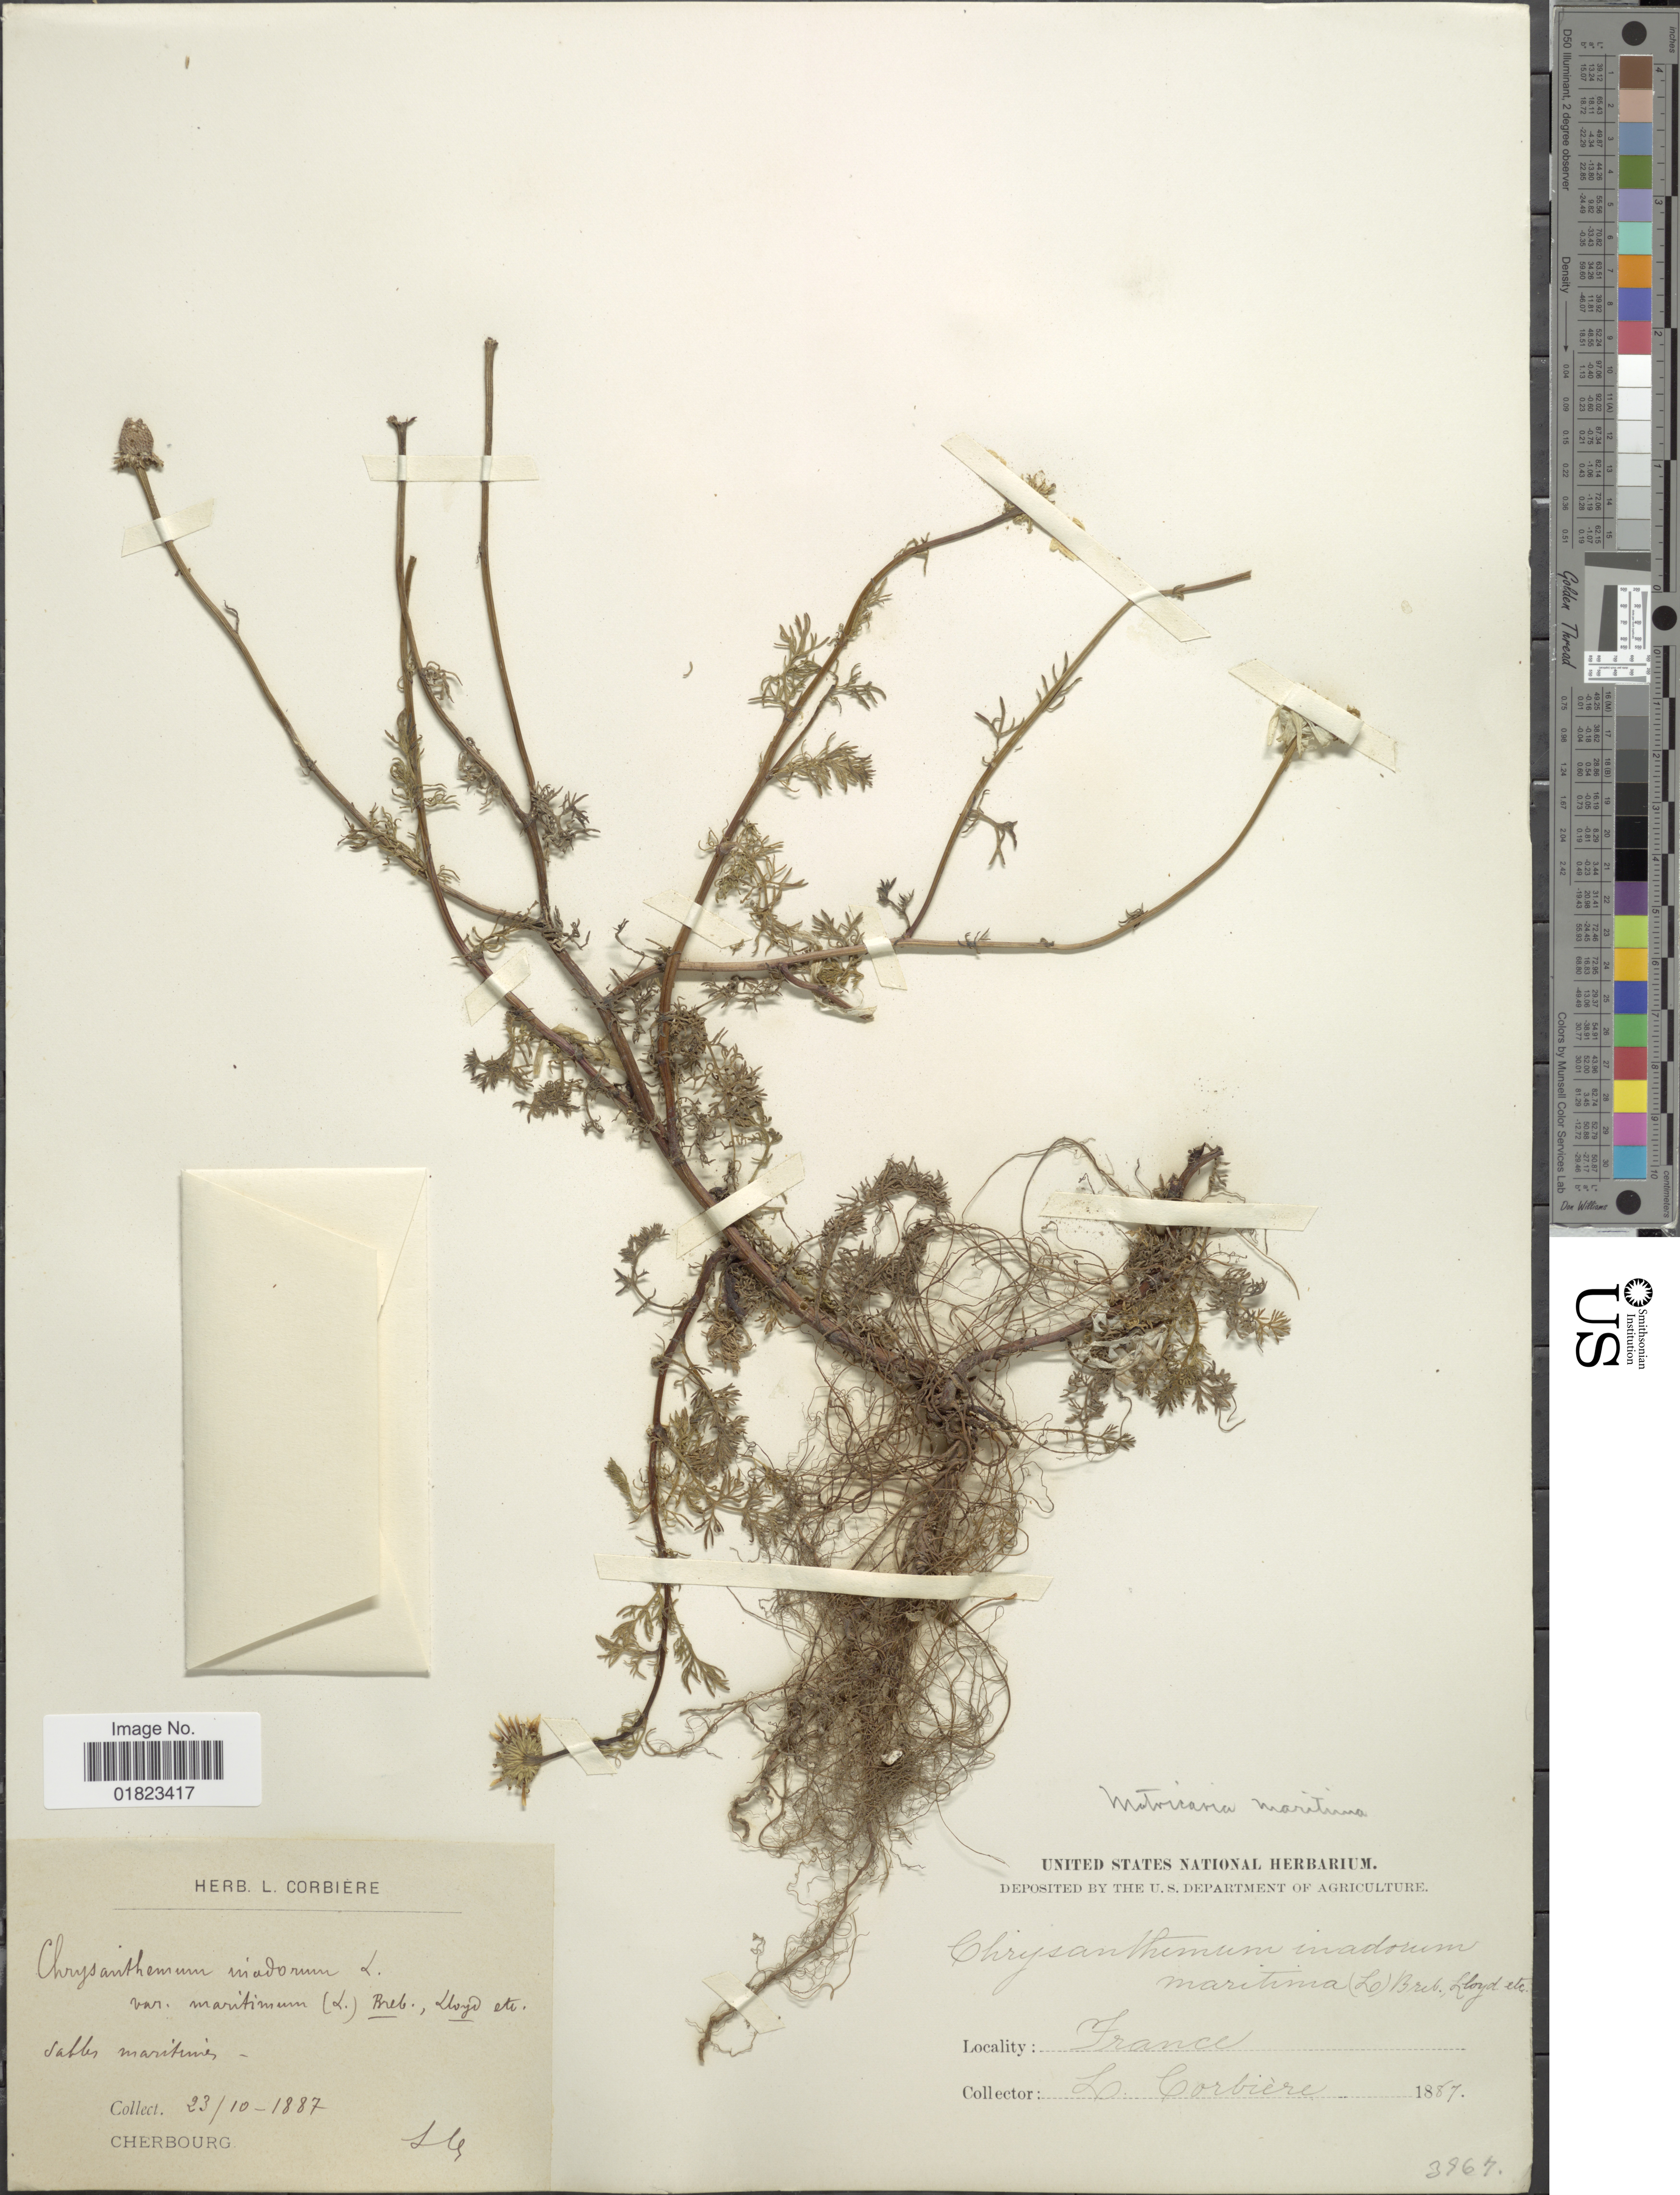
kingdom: Plantae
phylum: Tracheophyta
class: Magnoliopsida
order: Asterales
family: Asteraceae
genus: Tripleurospermum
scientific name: Tripleurospermum perforatum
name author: (Mérat) Laínz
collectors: L. Corbière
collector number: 3967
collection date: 1887-10-23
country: France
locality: Cherbourg, France. Sables mariimis.